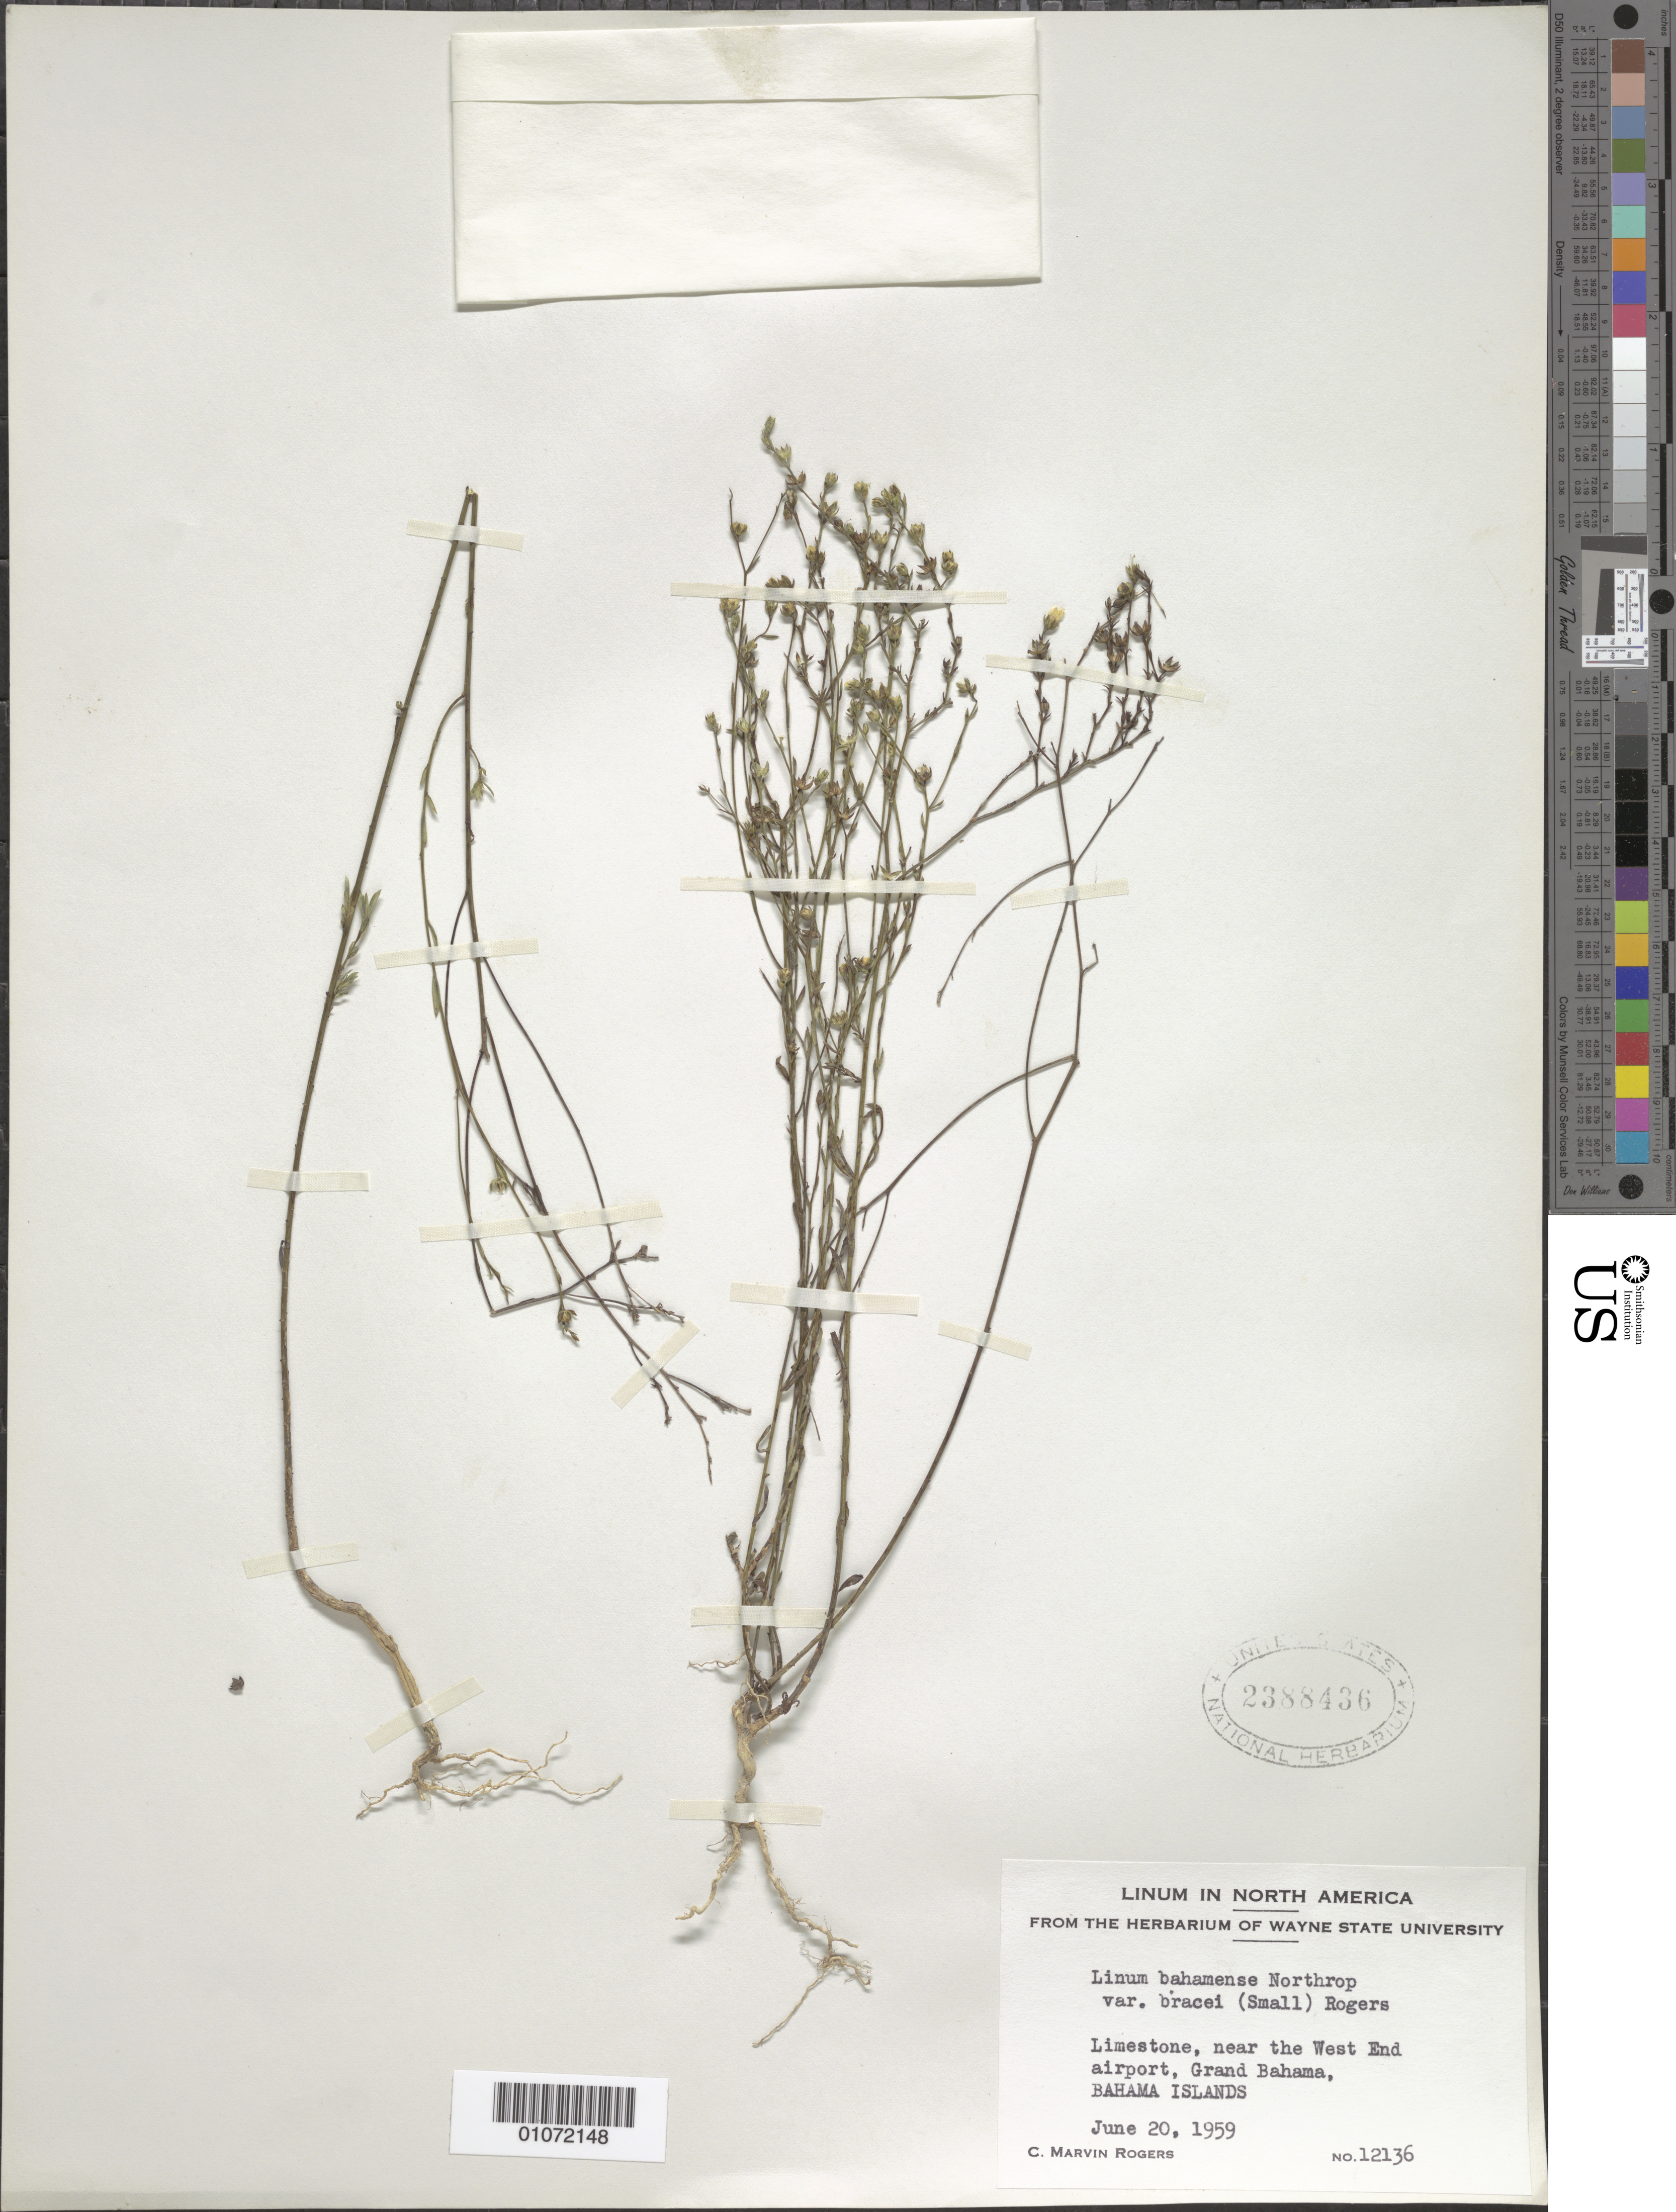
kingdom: Plantae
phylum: Tracheophyta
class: Magnoliopsida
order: Malpighiales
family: Linaceae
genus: Linum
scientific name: Linum bahamense var. bracei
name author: (Small) C.M. Rogers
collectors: C. M. Rogers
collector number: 12136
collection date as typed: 20 Jun 1959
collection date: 1959-06-20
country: Bahamas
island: Grand Bahama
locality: Limestone, near the West End airport, Grand Bahama, BAHAMA ISLANDS.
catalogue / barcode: US 2388436